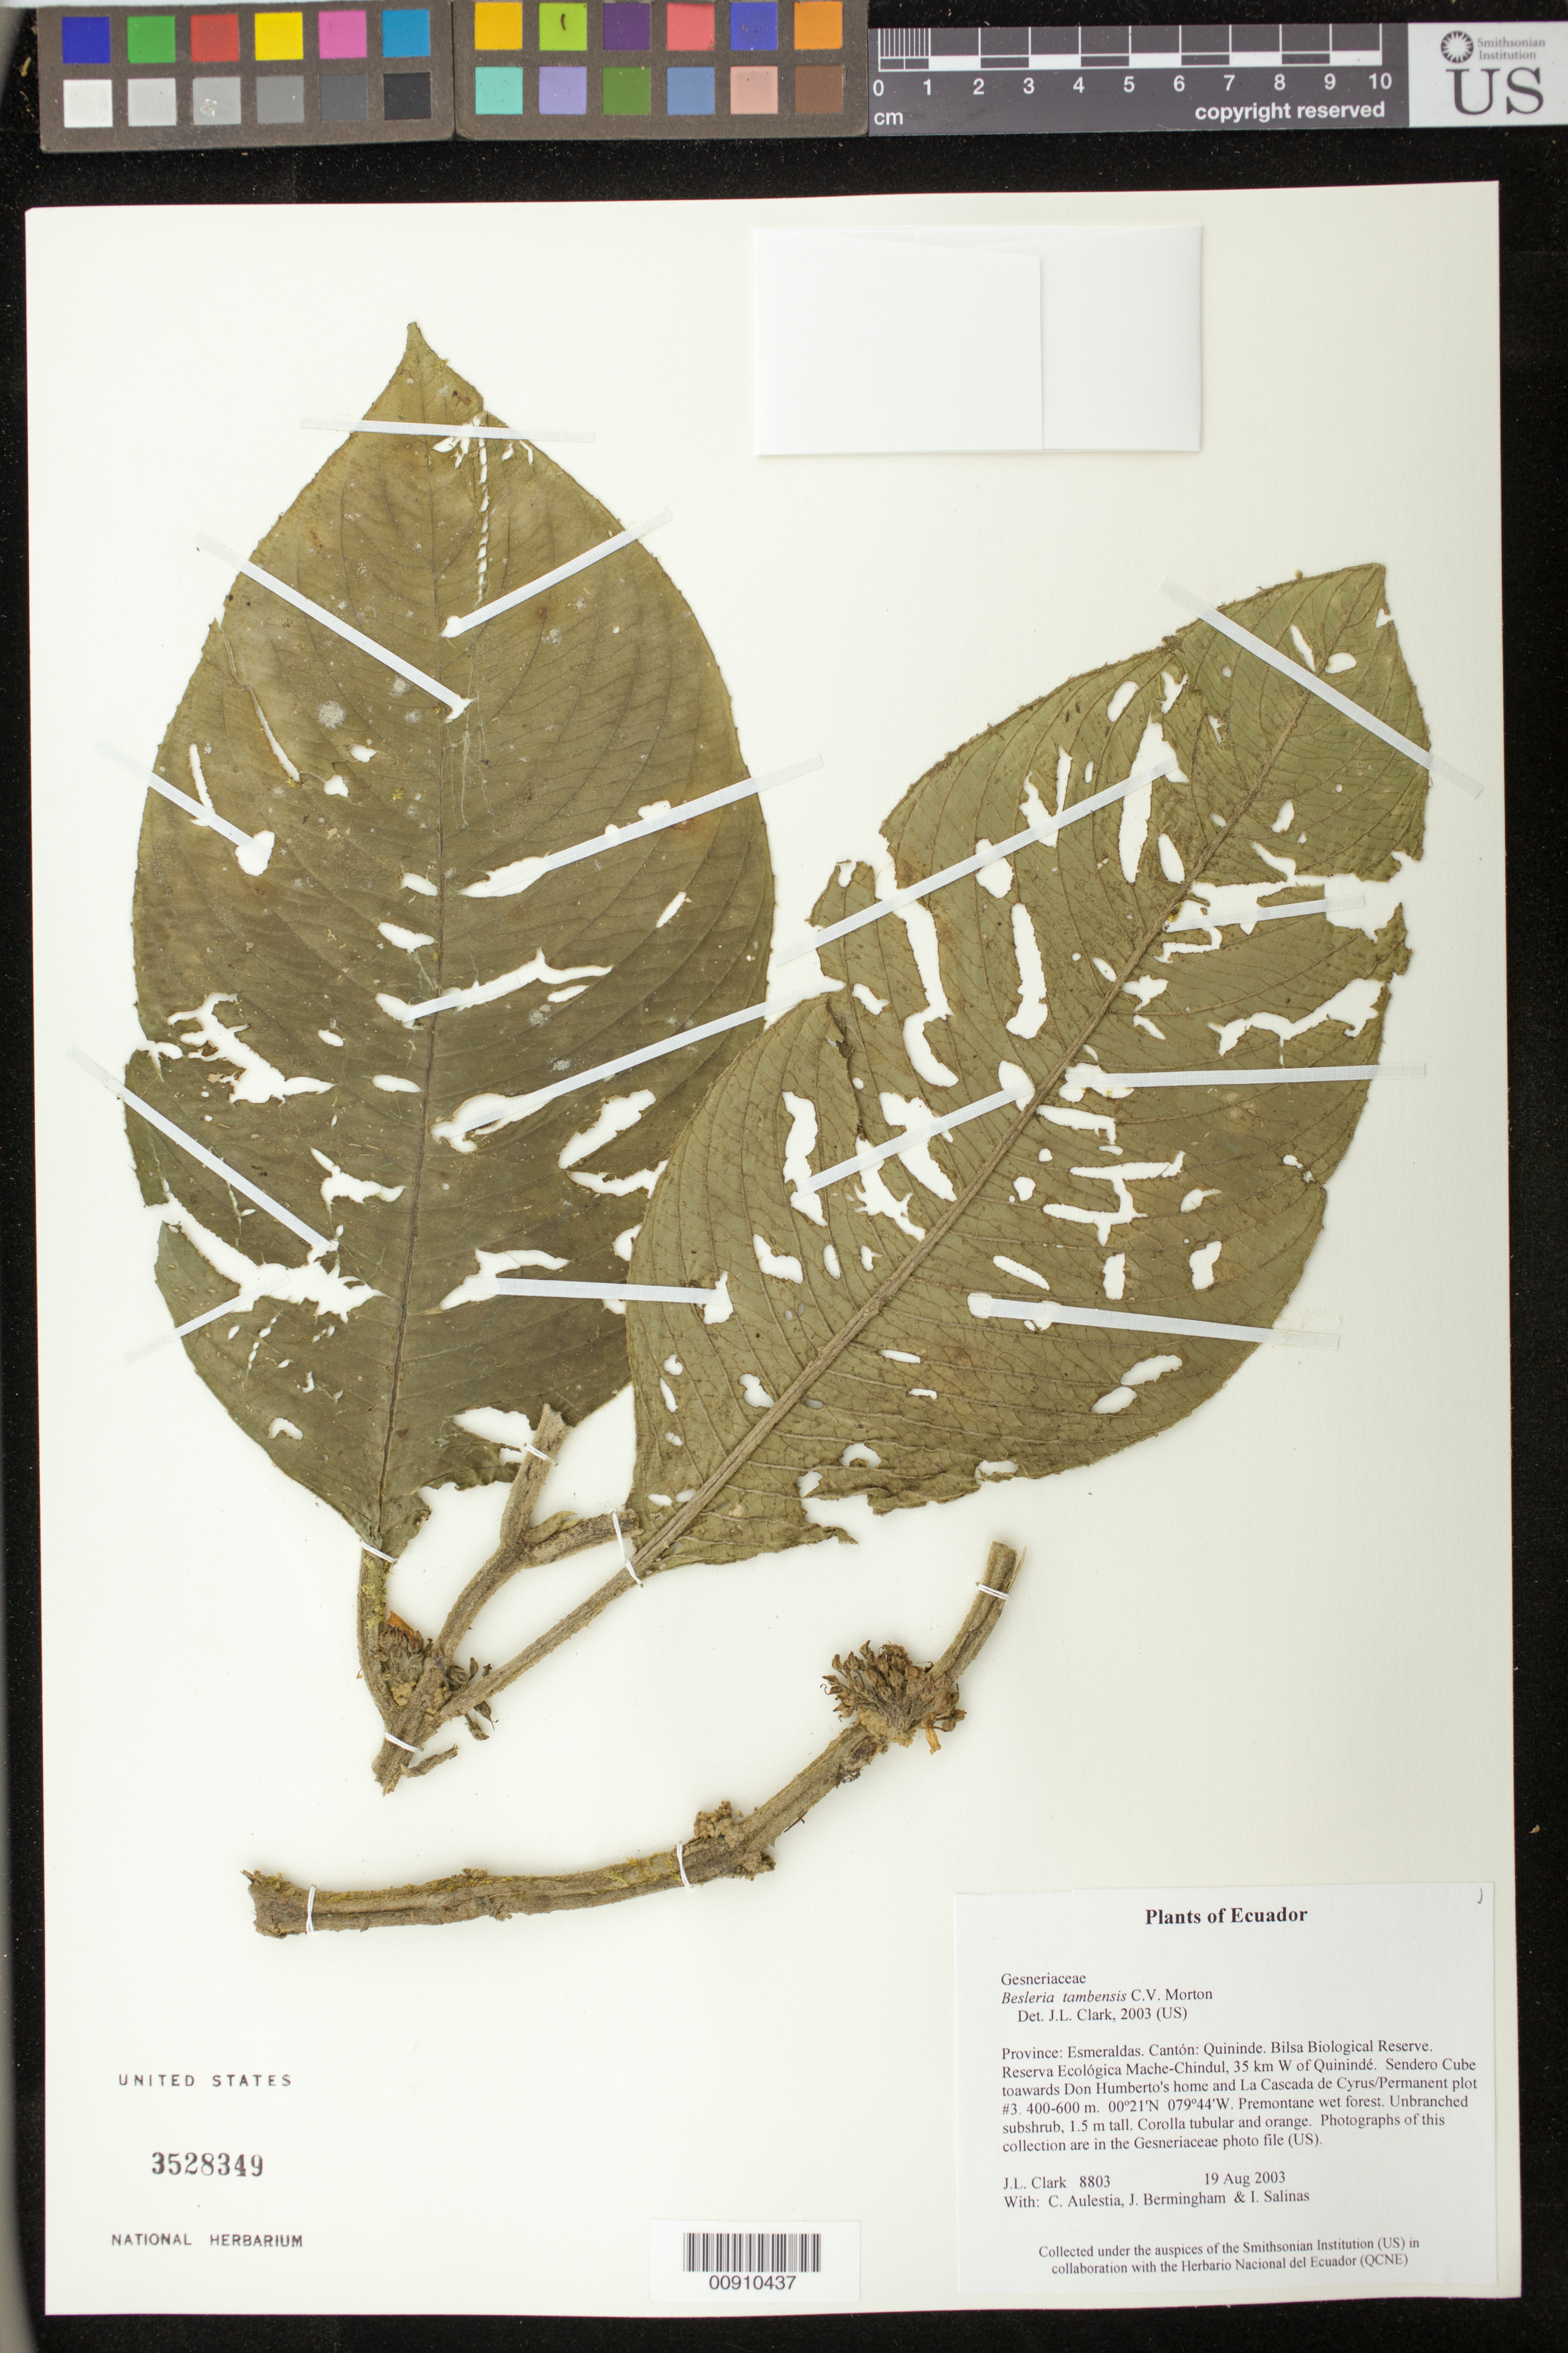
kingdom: Plantae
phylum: Tracheophyta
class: Magnoliopsida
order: Lamiales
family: Gesneriaceae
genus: Besleria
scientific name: Besleria tambensis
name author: C.V. Morton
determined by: Clark, J. L., (SEL), The Marie Selby Botanical Garden (UNITED STATES)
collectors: J. L. Clark, C. Aulestia, J. Bermingham & I. Salinas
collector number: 8803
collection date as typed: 19 Aug 2003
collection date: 2003-08-19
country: Ecuador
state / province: Esmeraldas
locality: Quininde. Bilsa Biological Reserve. Reserva Ecológica Mache-Chindul, 35 km W of Quinindé. Sendero Cube toawards Don Humberto's home and La Cascada de Cyrus/Permanent plot #3.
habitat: Premontane wet forest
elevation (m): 400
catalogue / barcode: US 3528349